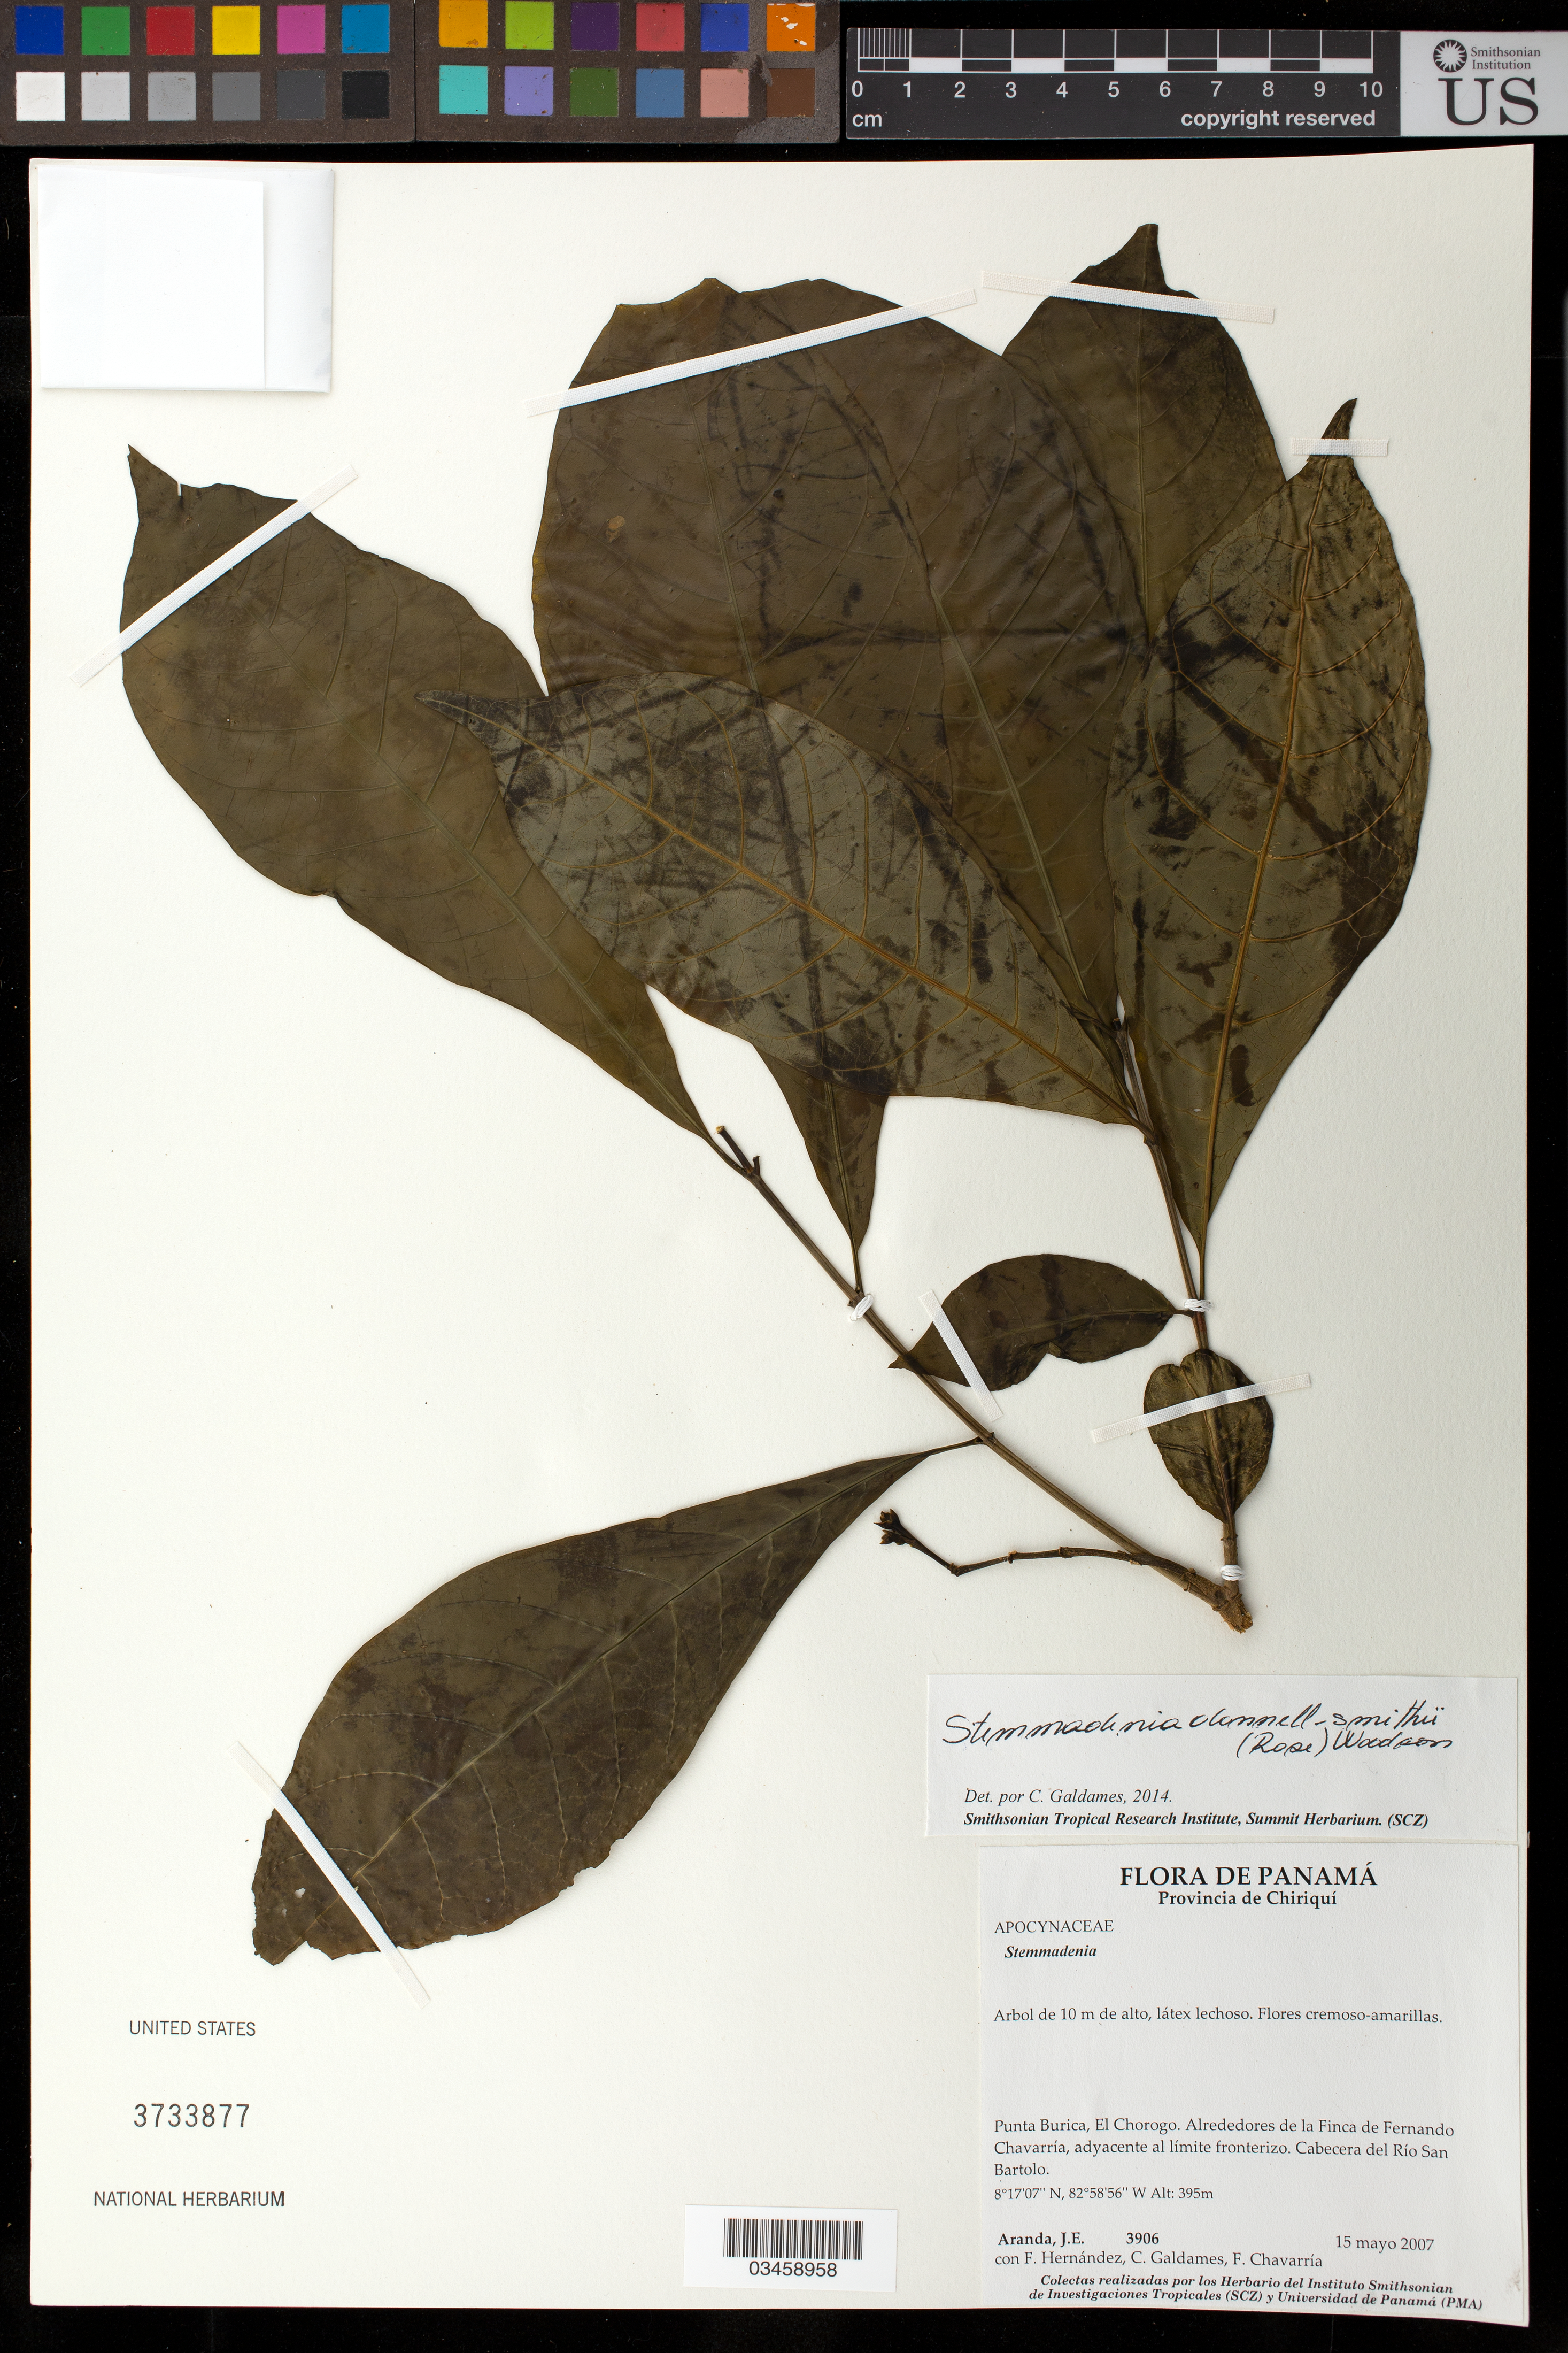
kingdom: Plantae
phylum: Tracheophyta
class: Magnoliopsida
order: Gentianales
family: Apocynaceae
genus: Tabernaemontana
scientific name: Tabernaemontana donnell-smithii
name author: Rose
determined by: Strong, Mark T., (BOT), Smithsonian Institution - National Museum of Natural History (UNITED STATES)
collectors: J. Aranda, F. Hernandez, C. Galdames & F. Chavarria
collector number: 3906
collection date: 2007-05-15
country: Panama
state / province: Chiriqui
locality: Punta Burica, El Chorogo. Alrededores de la Finca de Fernando Chavarria, adyacente al limite fronterizo. Cabecera del Rio San Bartolo.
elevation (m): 395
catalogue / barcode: US 3733877